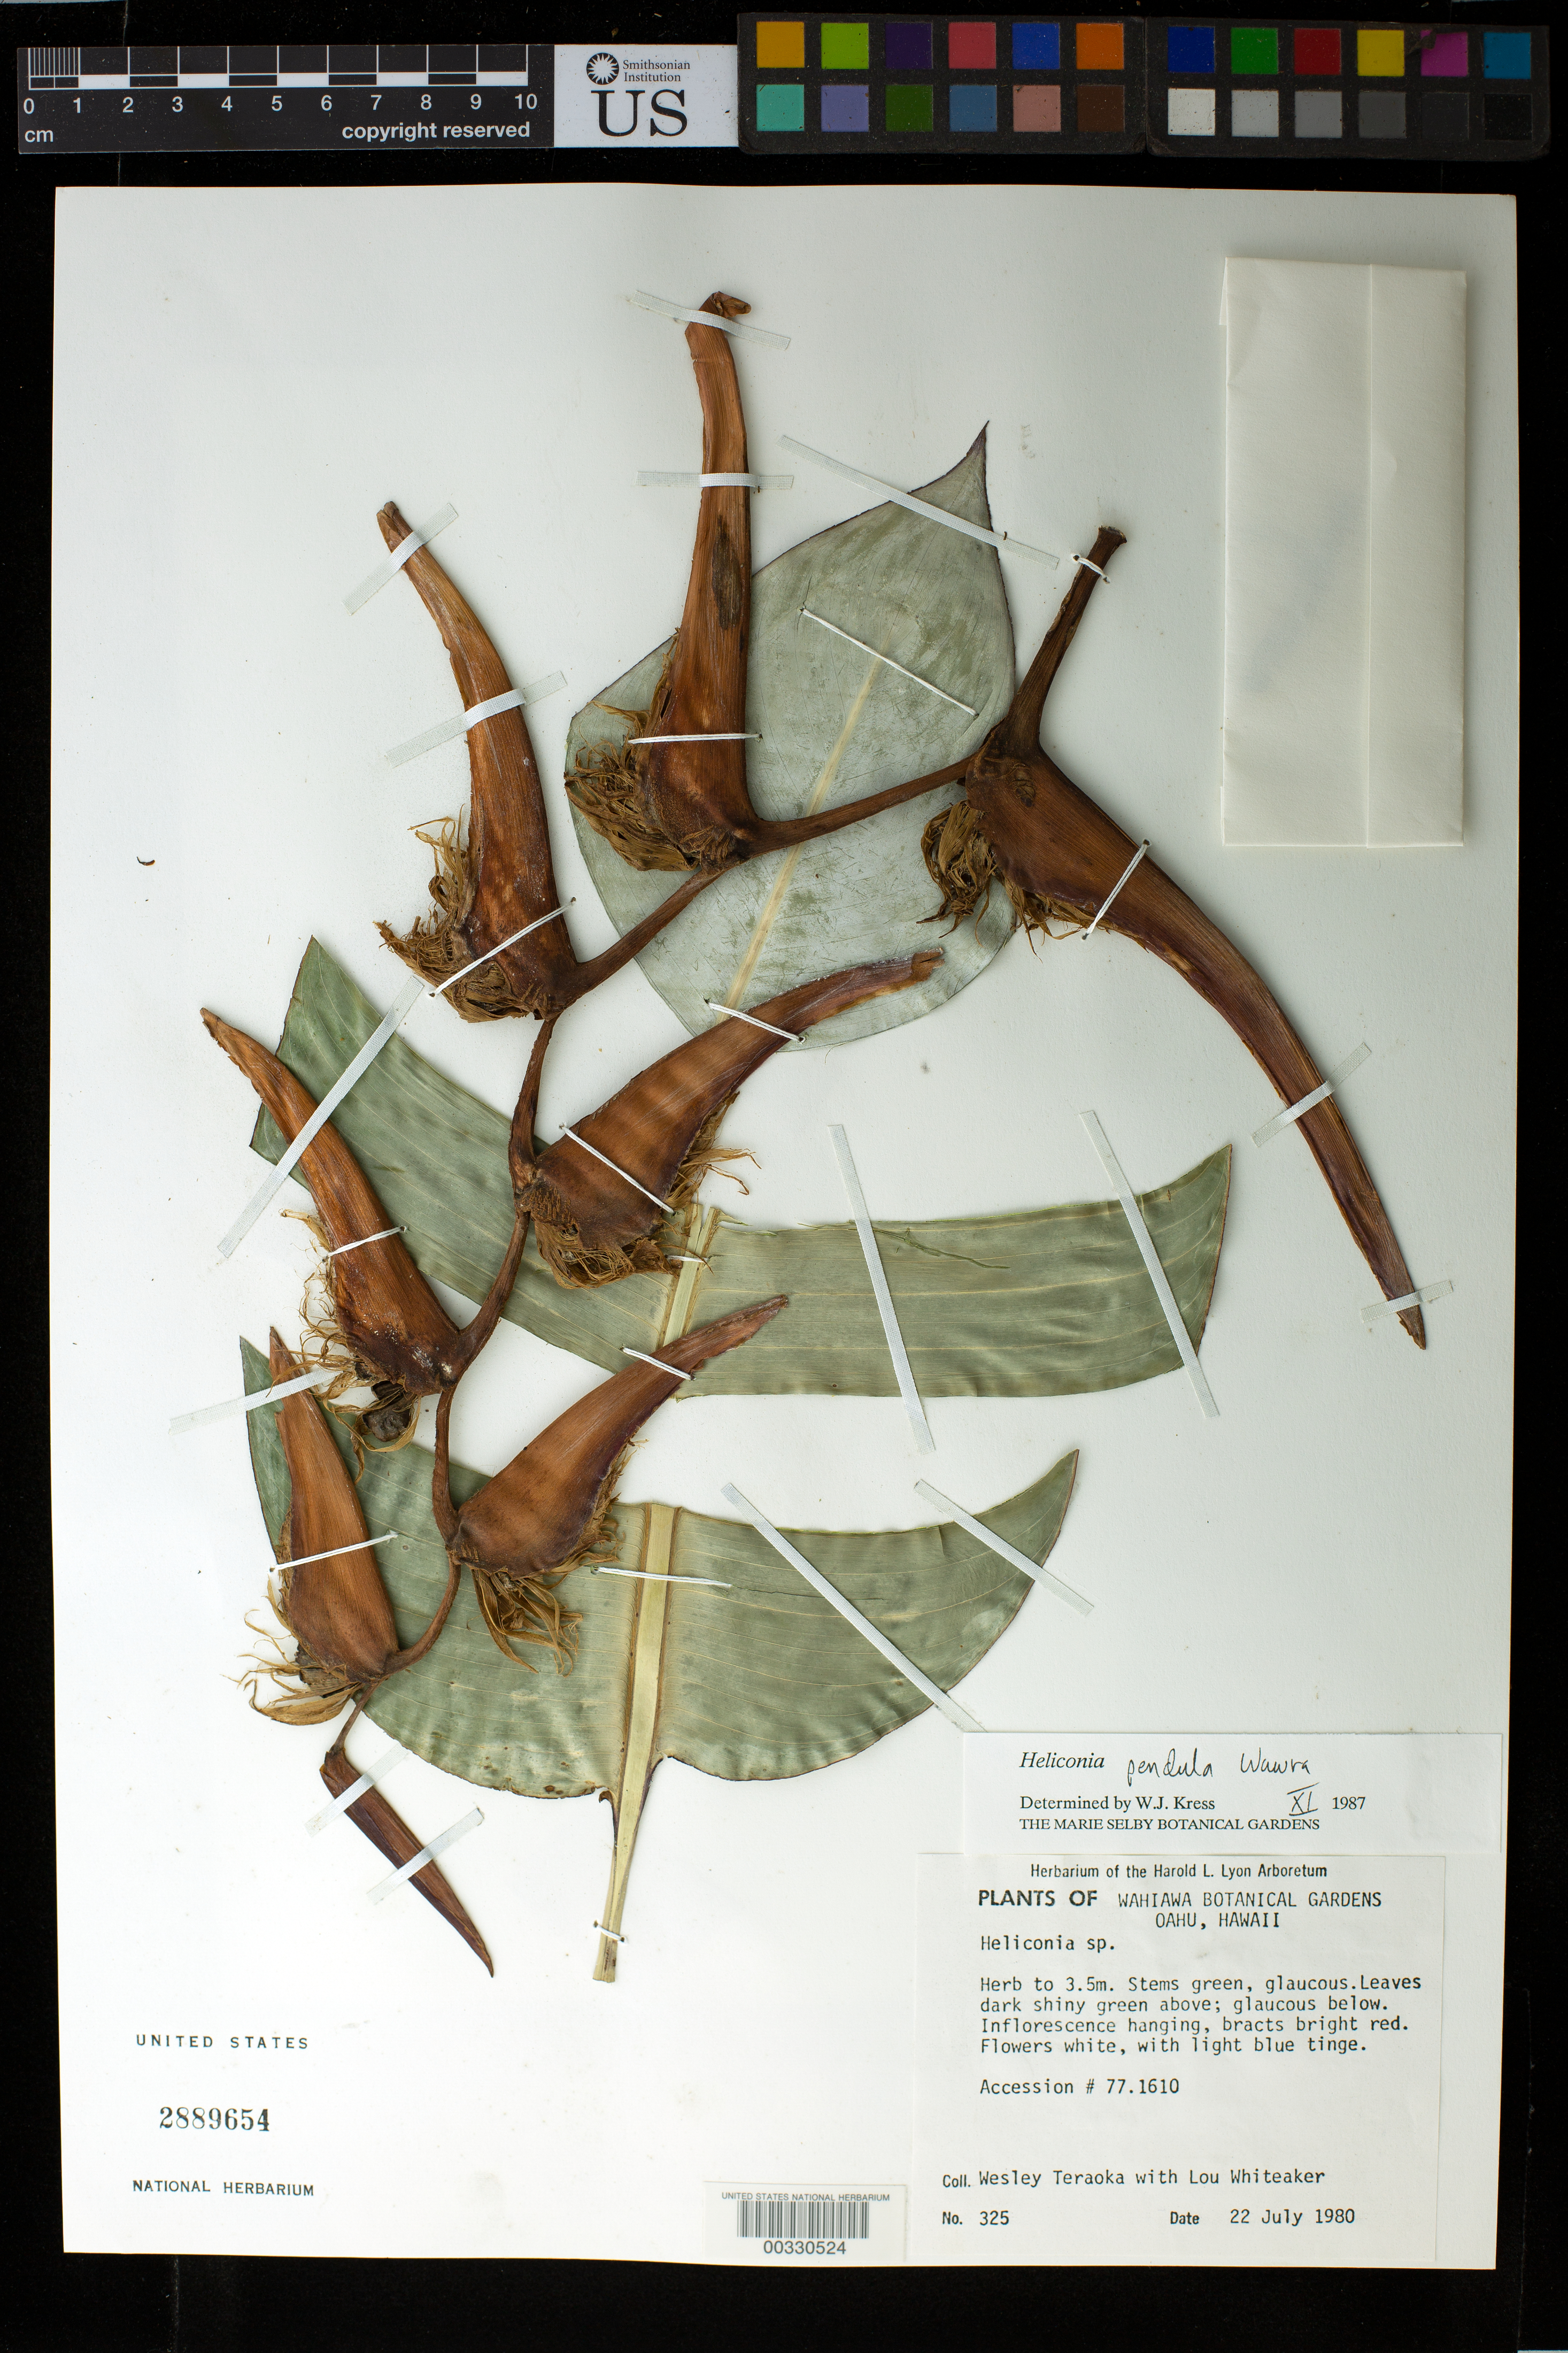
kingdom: Plantae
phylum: Tracheophyta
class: Liliopsida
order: Zingiberales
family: Heliconiaceae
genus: Heliconia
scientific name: Heliconia pendula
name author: Wawra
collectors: W. Teraoka & L. Whiteaker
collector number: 325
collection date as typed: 22 Jul 1980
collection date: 1980-07-22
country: United States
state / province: Hawaii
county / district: Honolulu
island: Oahu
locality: Wahiawa Botanical Garden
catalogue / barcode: US 2889654